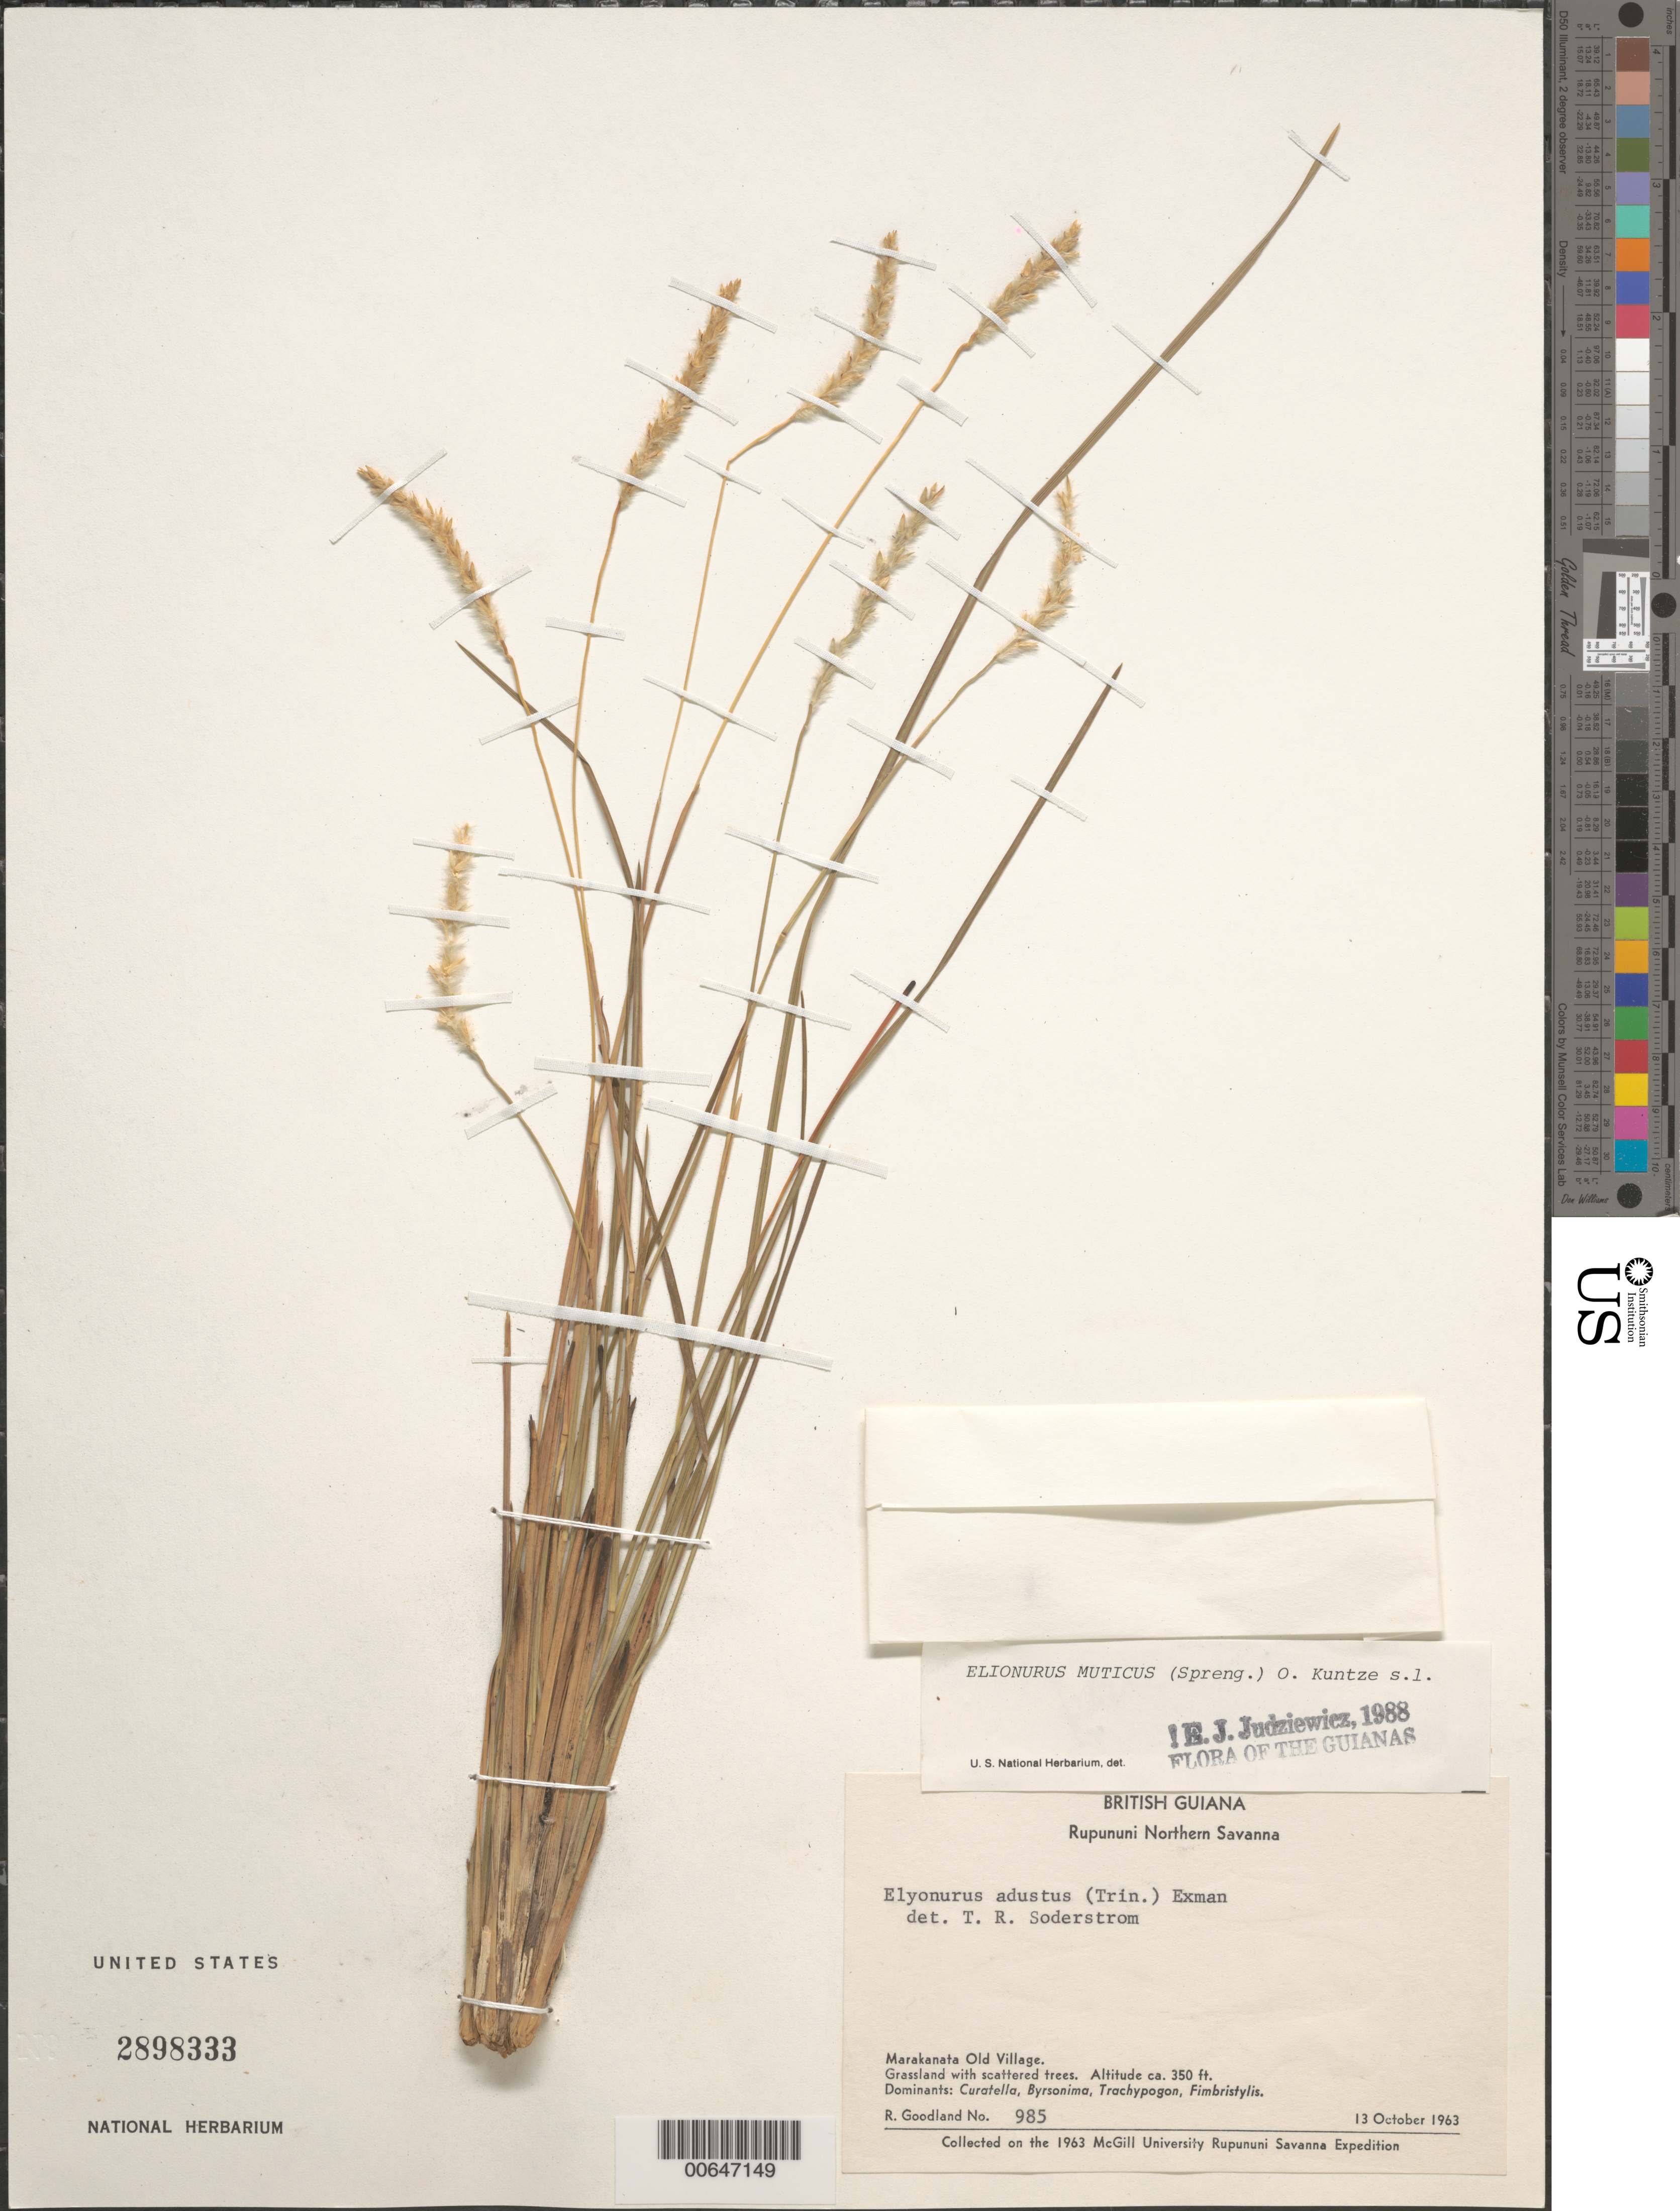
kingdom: Plantae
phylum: Tracheophyta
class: Liliopsida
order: Poales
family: Poaceae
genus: Elionurus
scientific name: Elionurus muticus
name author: (Spreng.) Kuntze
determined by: Judziewicz, E. J.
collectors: R. Goodland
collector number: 985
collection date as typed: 13-Oct-63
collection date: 1963-10-13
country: Guyana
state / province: U. Takutu-U. Essequibo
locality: Rupununi Northern Savanna, Marakanata Old Village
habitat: Grassland with scattered trees. Dominants: Curatella, Byrsonima, Trachypogon, Fimbristylis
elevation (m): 107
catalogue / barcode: US 2898333